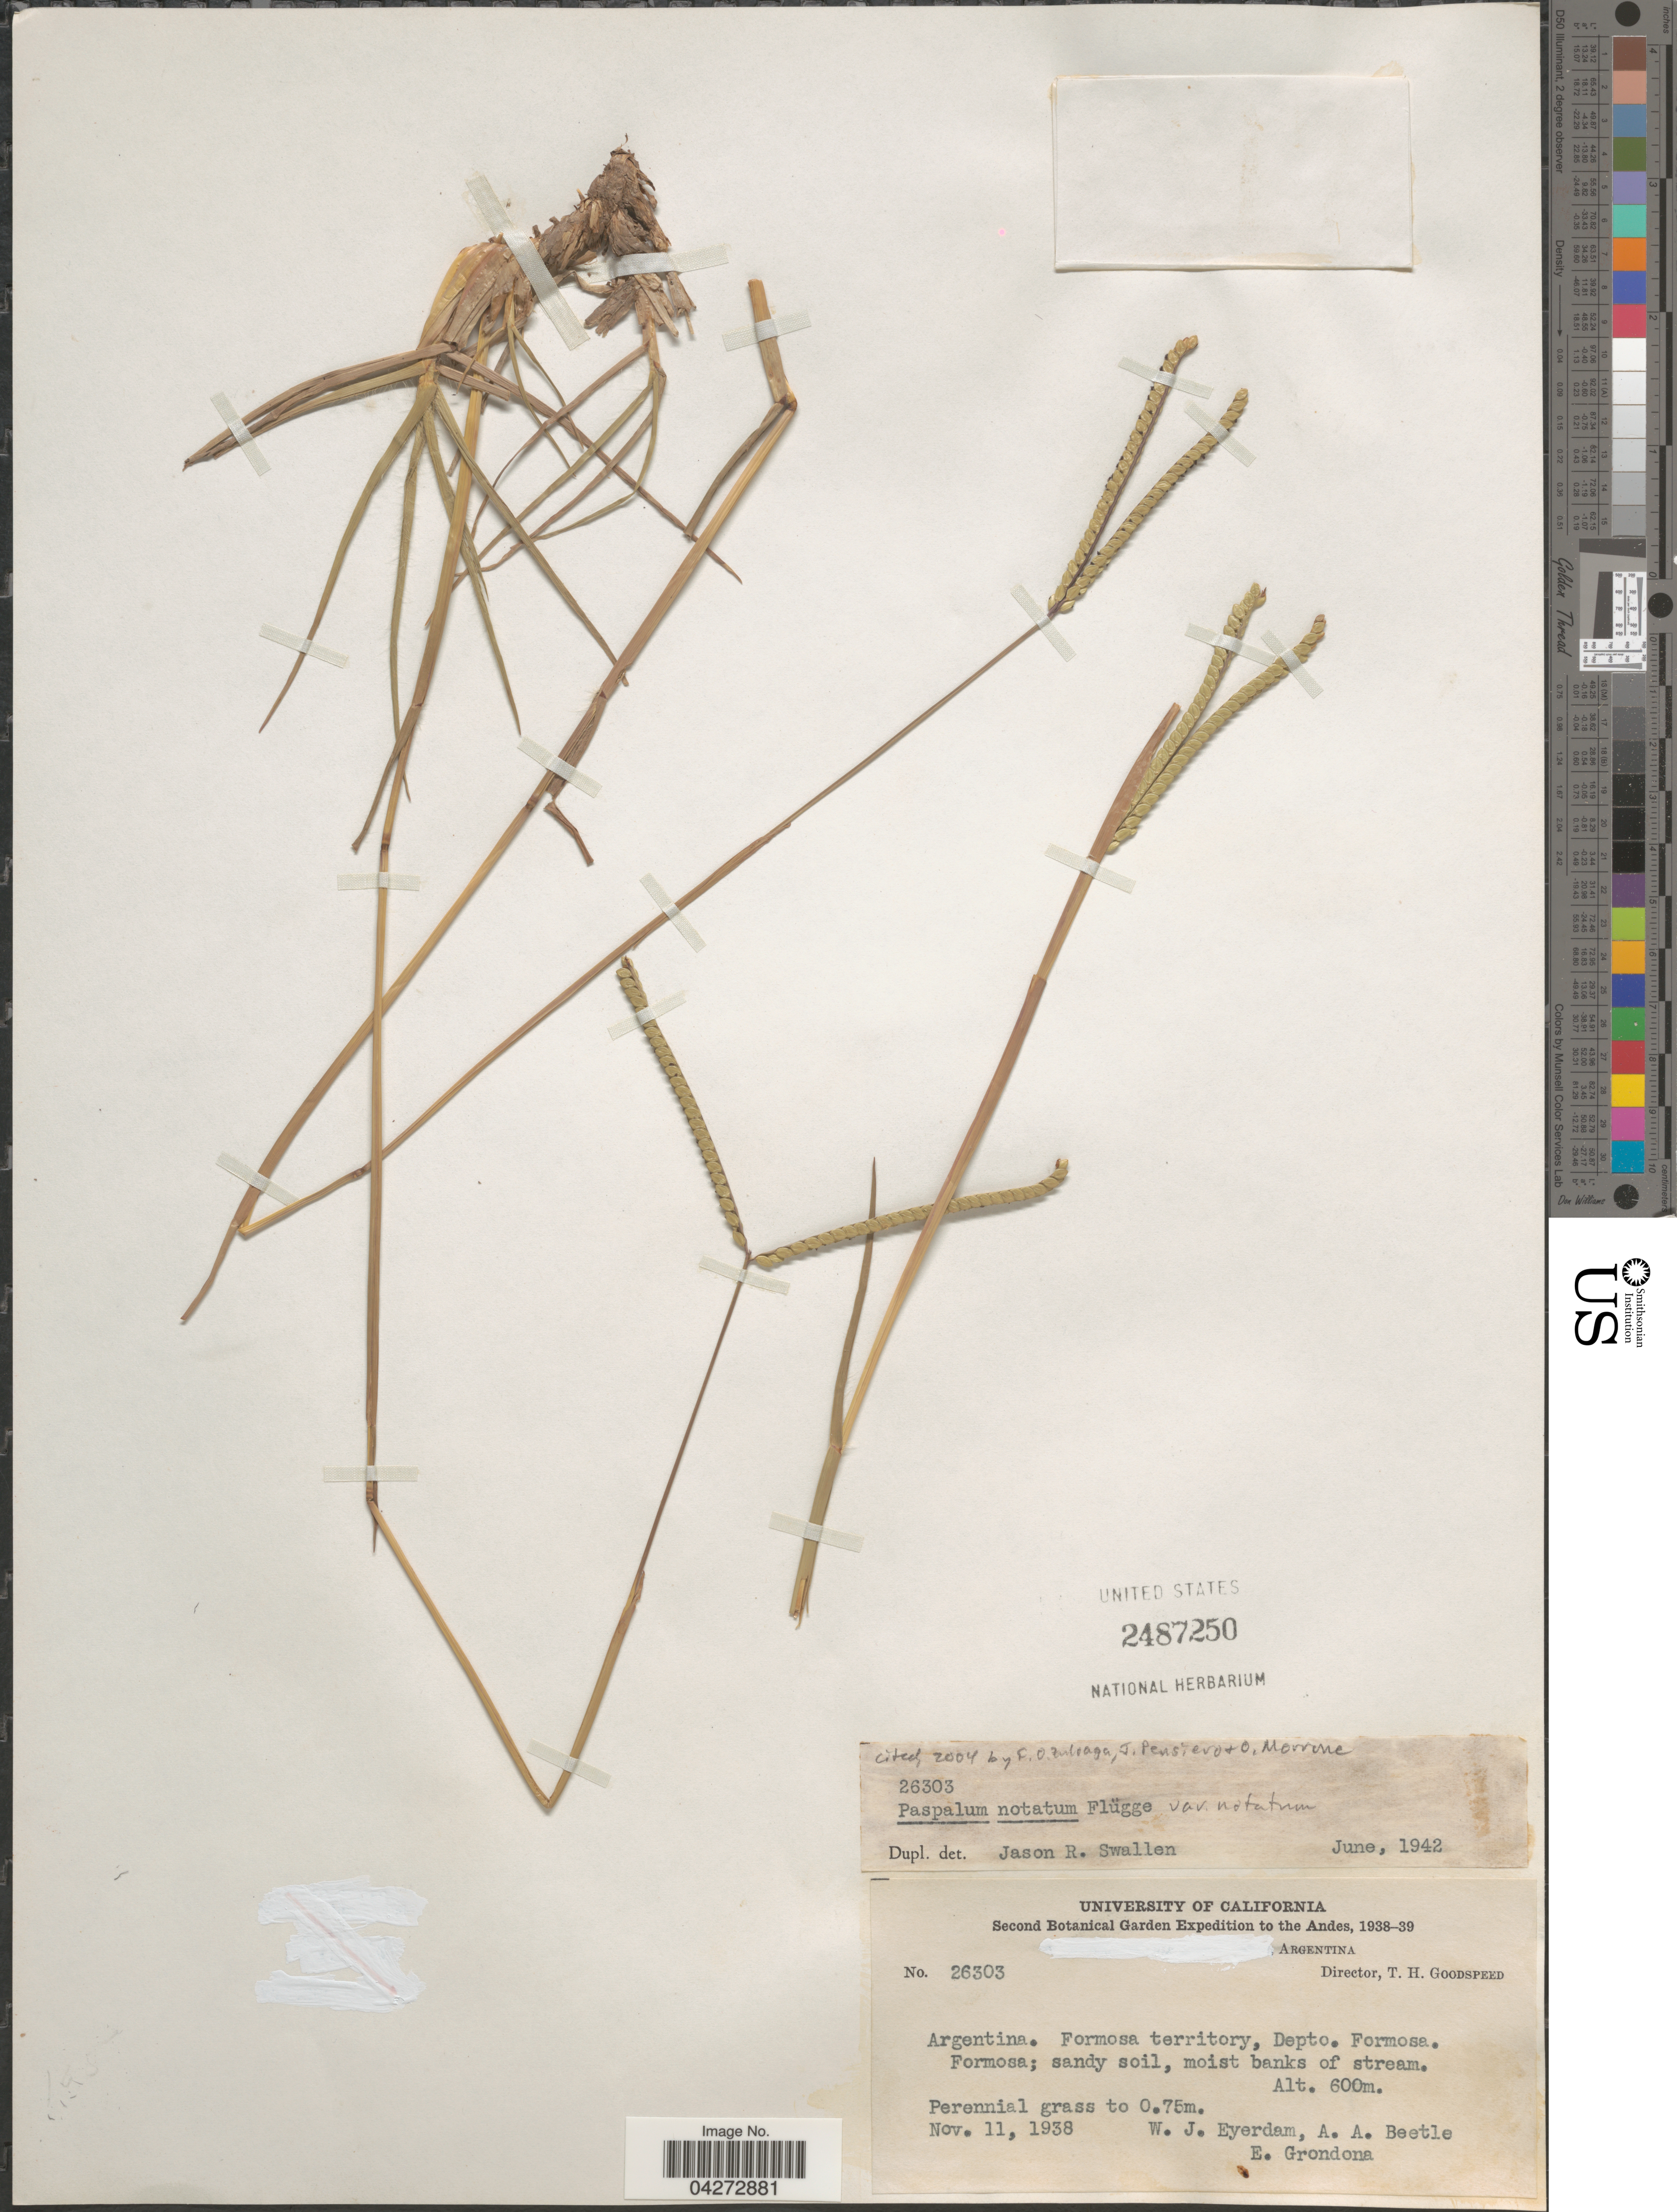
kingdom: Plantae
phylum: Tracheophyta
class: Liliopsida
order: Poales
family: Poaceae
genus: Paspalum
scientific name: Paspalum notatum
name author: Flüggé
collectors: W. J. Eyerdam, A. A. Beetle & E. Grondona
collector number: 26303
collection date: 1938-11-11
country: Argentina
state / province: Formosa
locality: Formosa territory, Depto. Formosa.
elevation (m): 600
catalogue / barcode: US 2487250